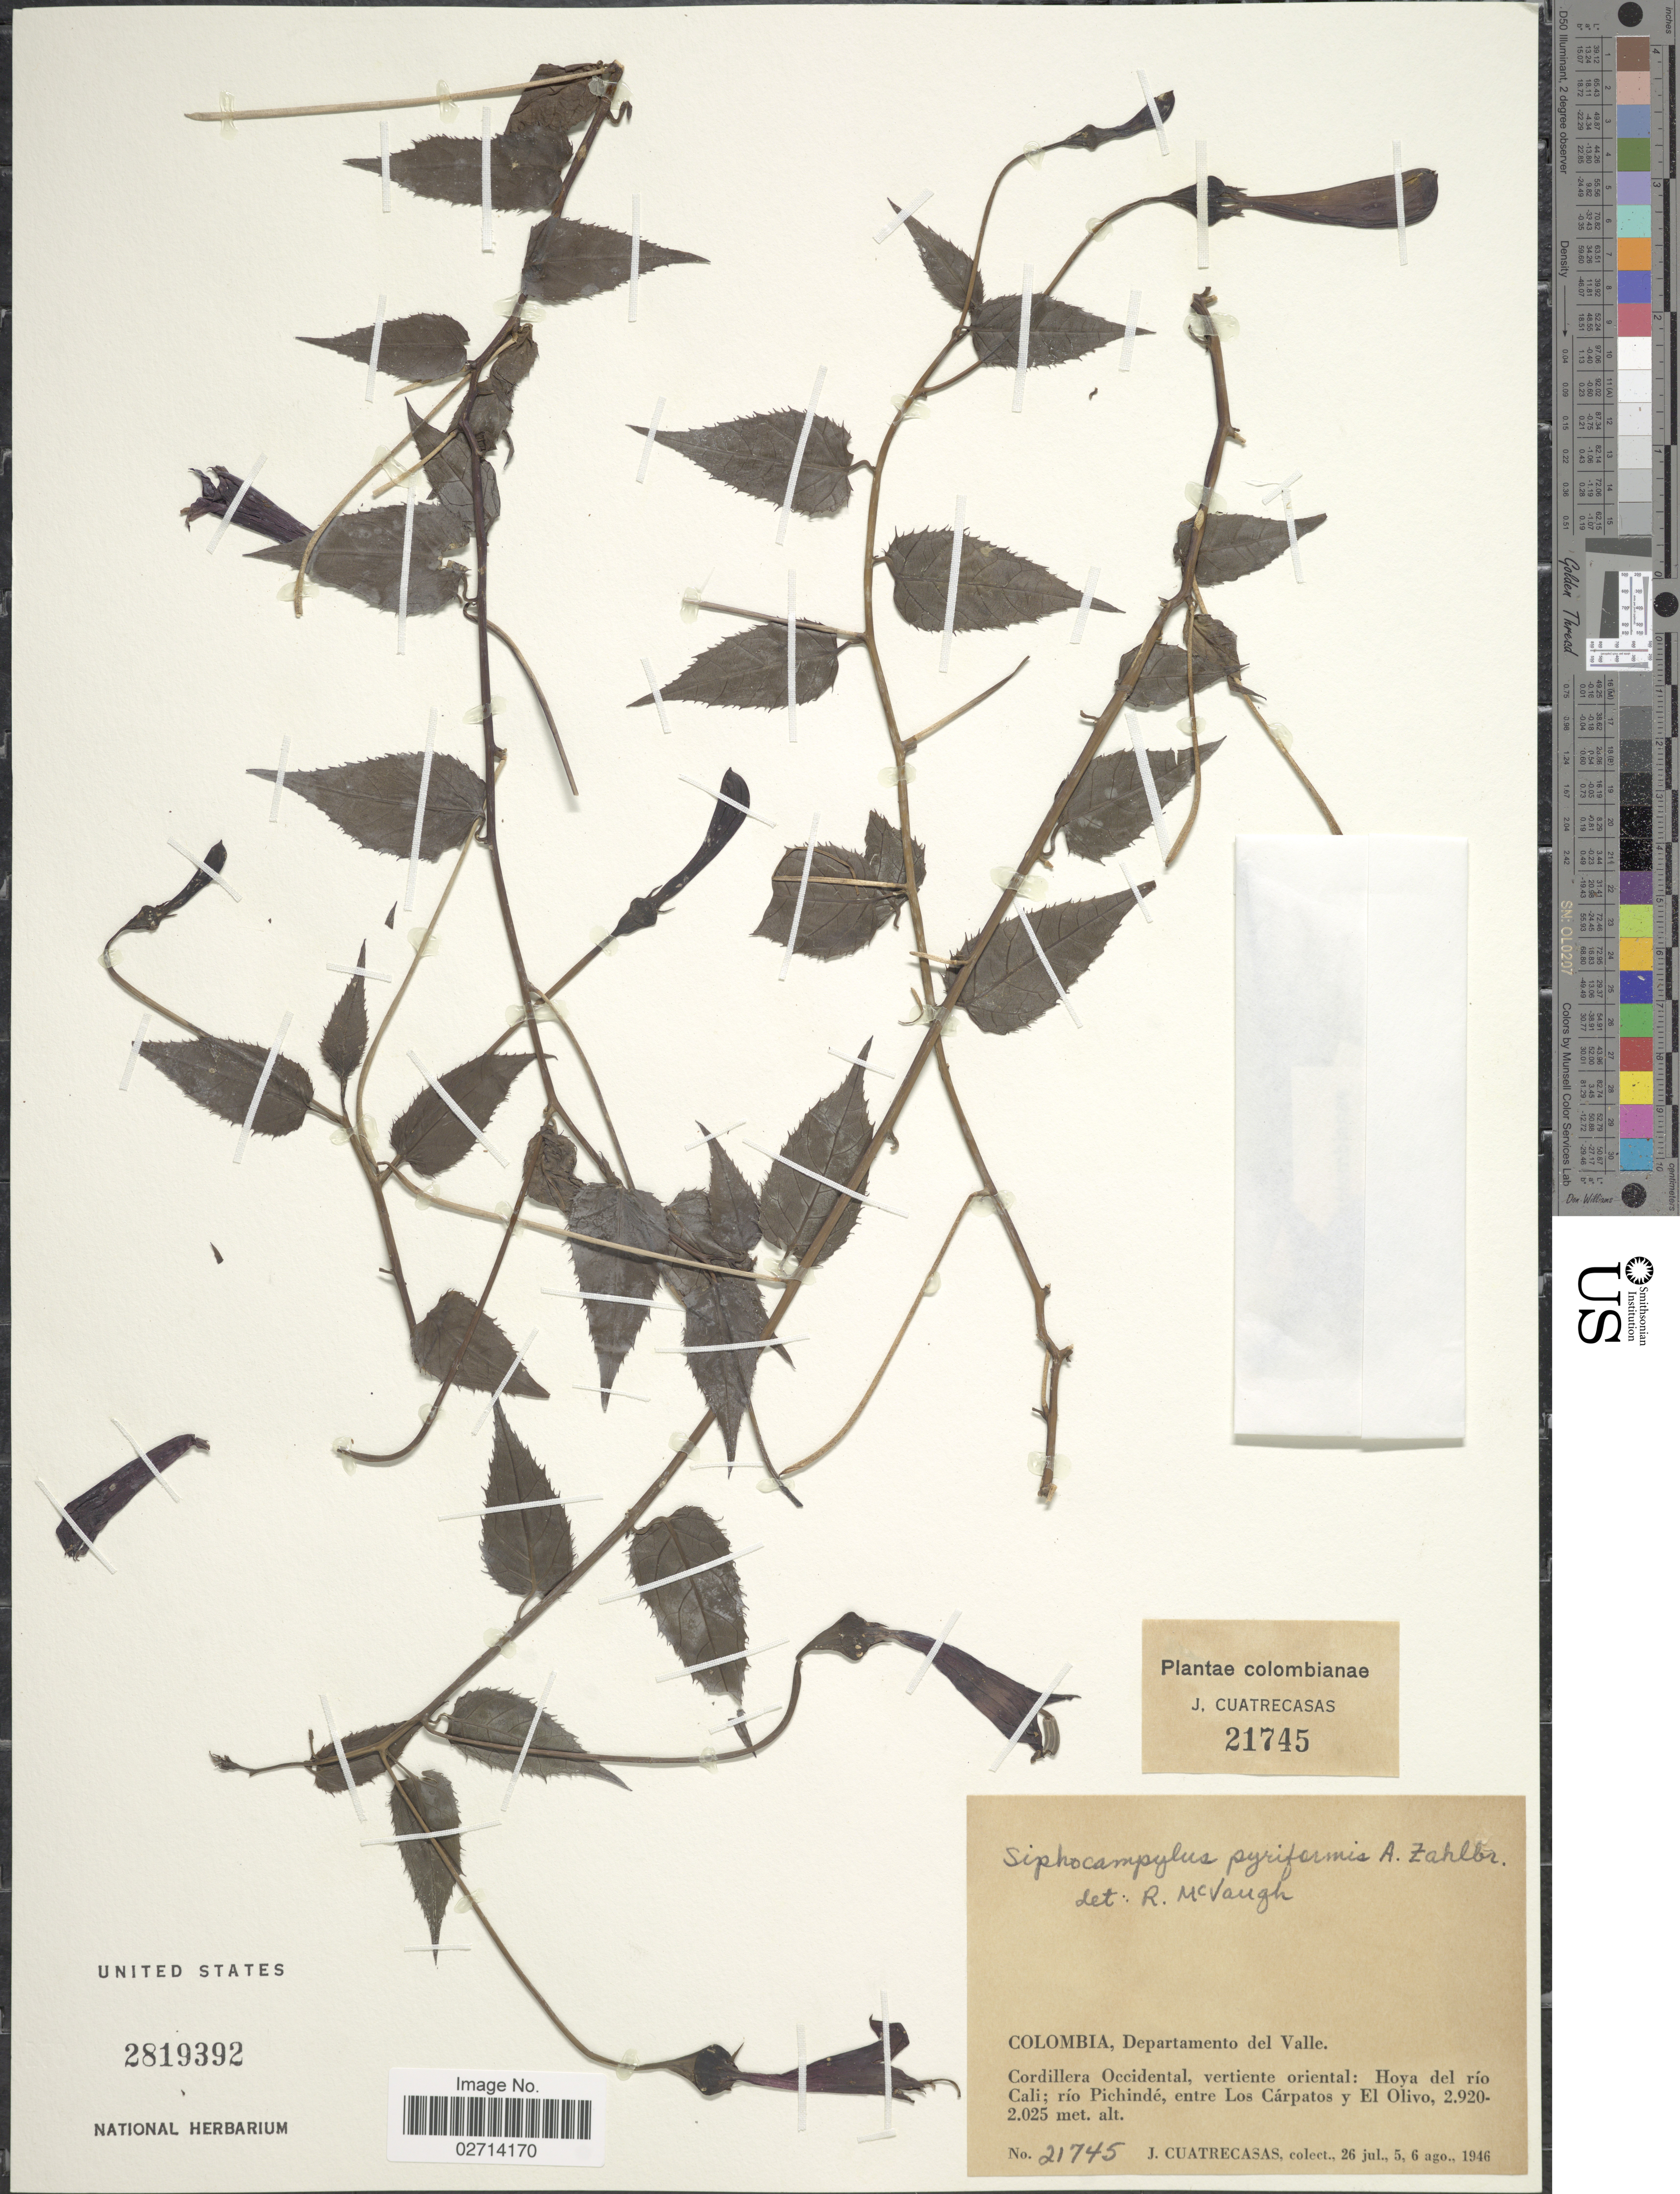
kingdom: Plantae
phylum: Tracheophyta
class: Magnoliopsida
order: Asterales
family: Campanulaceae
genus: Siphocampylus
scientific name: Siphocampylus pyriformis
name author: Zahlbr.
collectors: J. Cuatrecasas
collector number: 21745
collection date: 1946-07-26/1946-08-06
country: Colombia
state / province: Valle del Cauca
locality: Departamento del Valle, Cordillera Occidental, vertiente oriental: Hoya del rio Cali; rio Pichinde, entre Los Carpatos y El Olivo.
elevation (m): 2025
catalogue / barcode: US 2819392